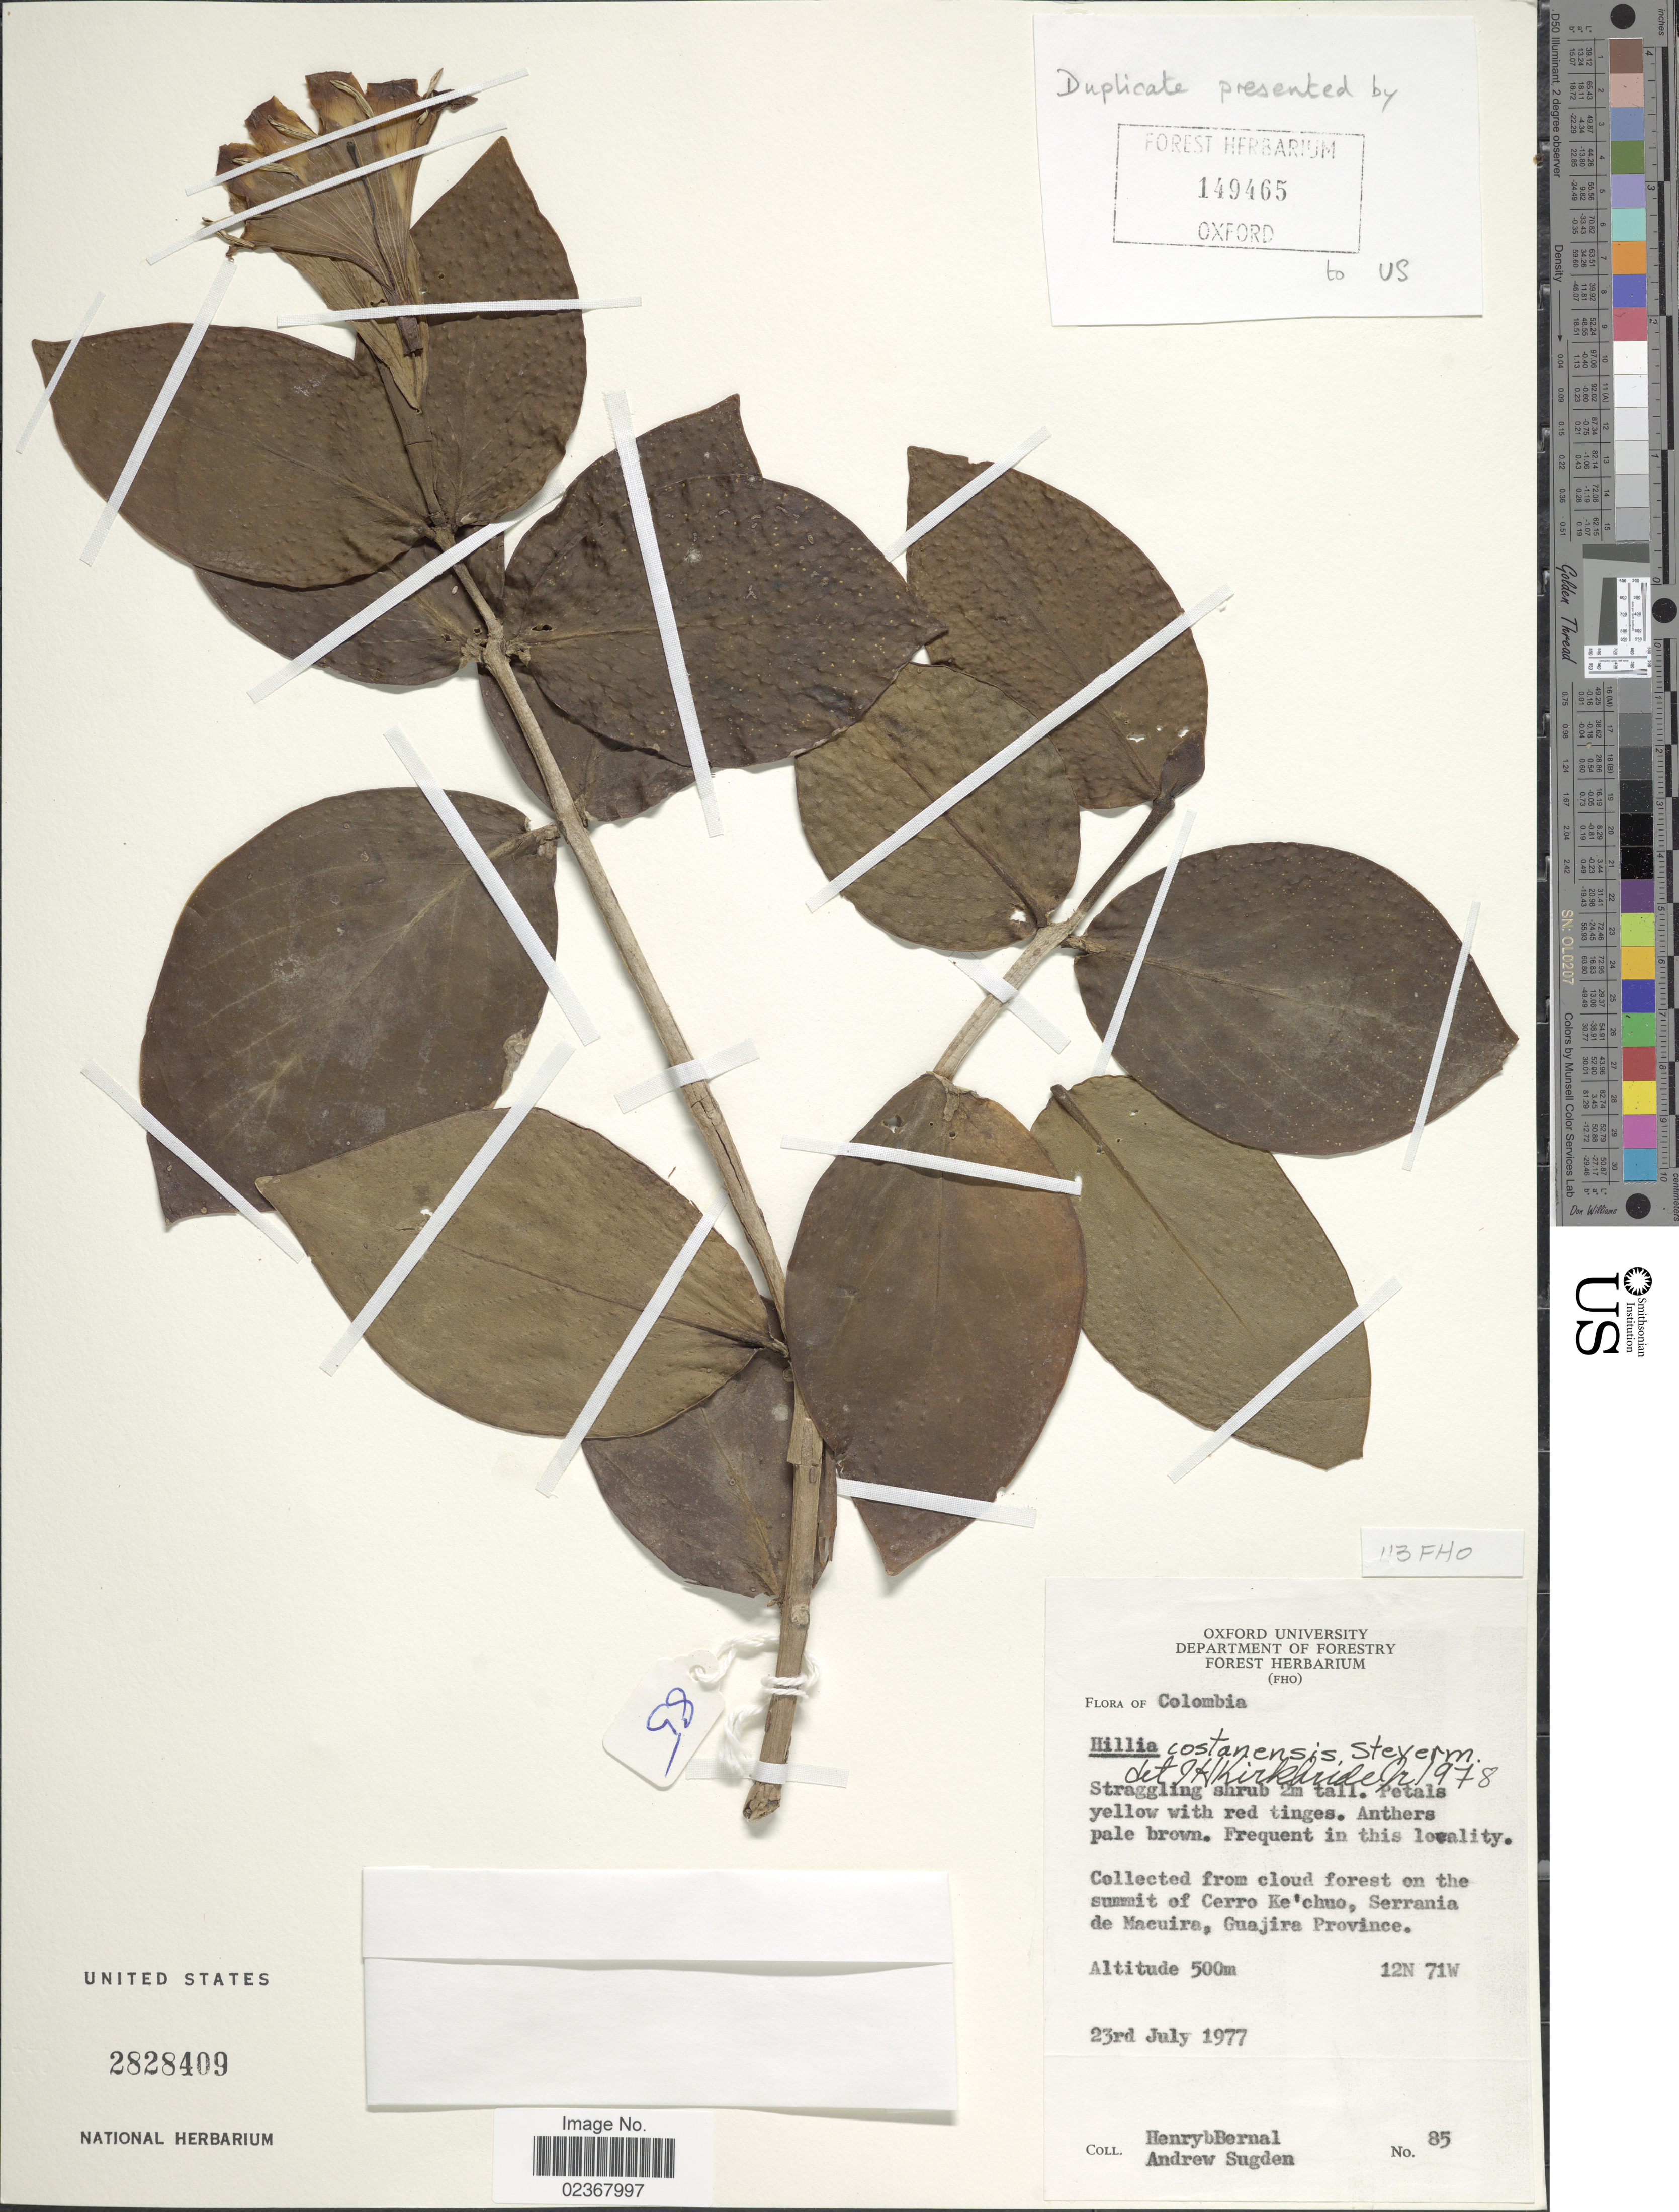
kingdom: Plantae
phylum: Tracheophyta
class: Magnoliopsida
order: Gentianales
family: Rubiaceae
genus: Hillia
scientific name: Hillia costanensis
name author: Steyerm.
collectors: H. Y. Bernal & A. Sugden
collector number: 85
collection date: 1977-07-23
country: Colombia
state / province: La Guajira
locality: From cloud forest on the summit of Cerro Ke'chou, Serrania de Macuira, Guajira Province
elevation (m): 500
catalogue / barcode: US 2828409